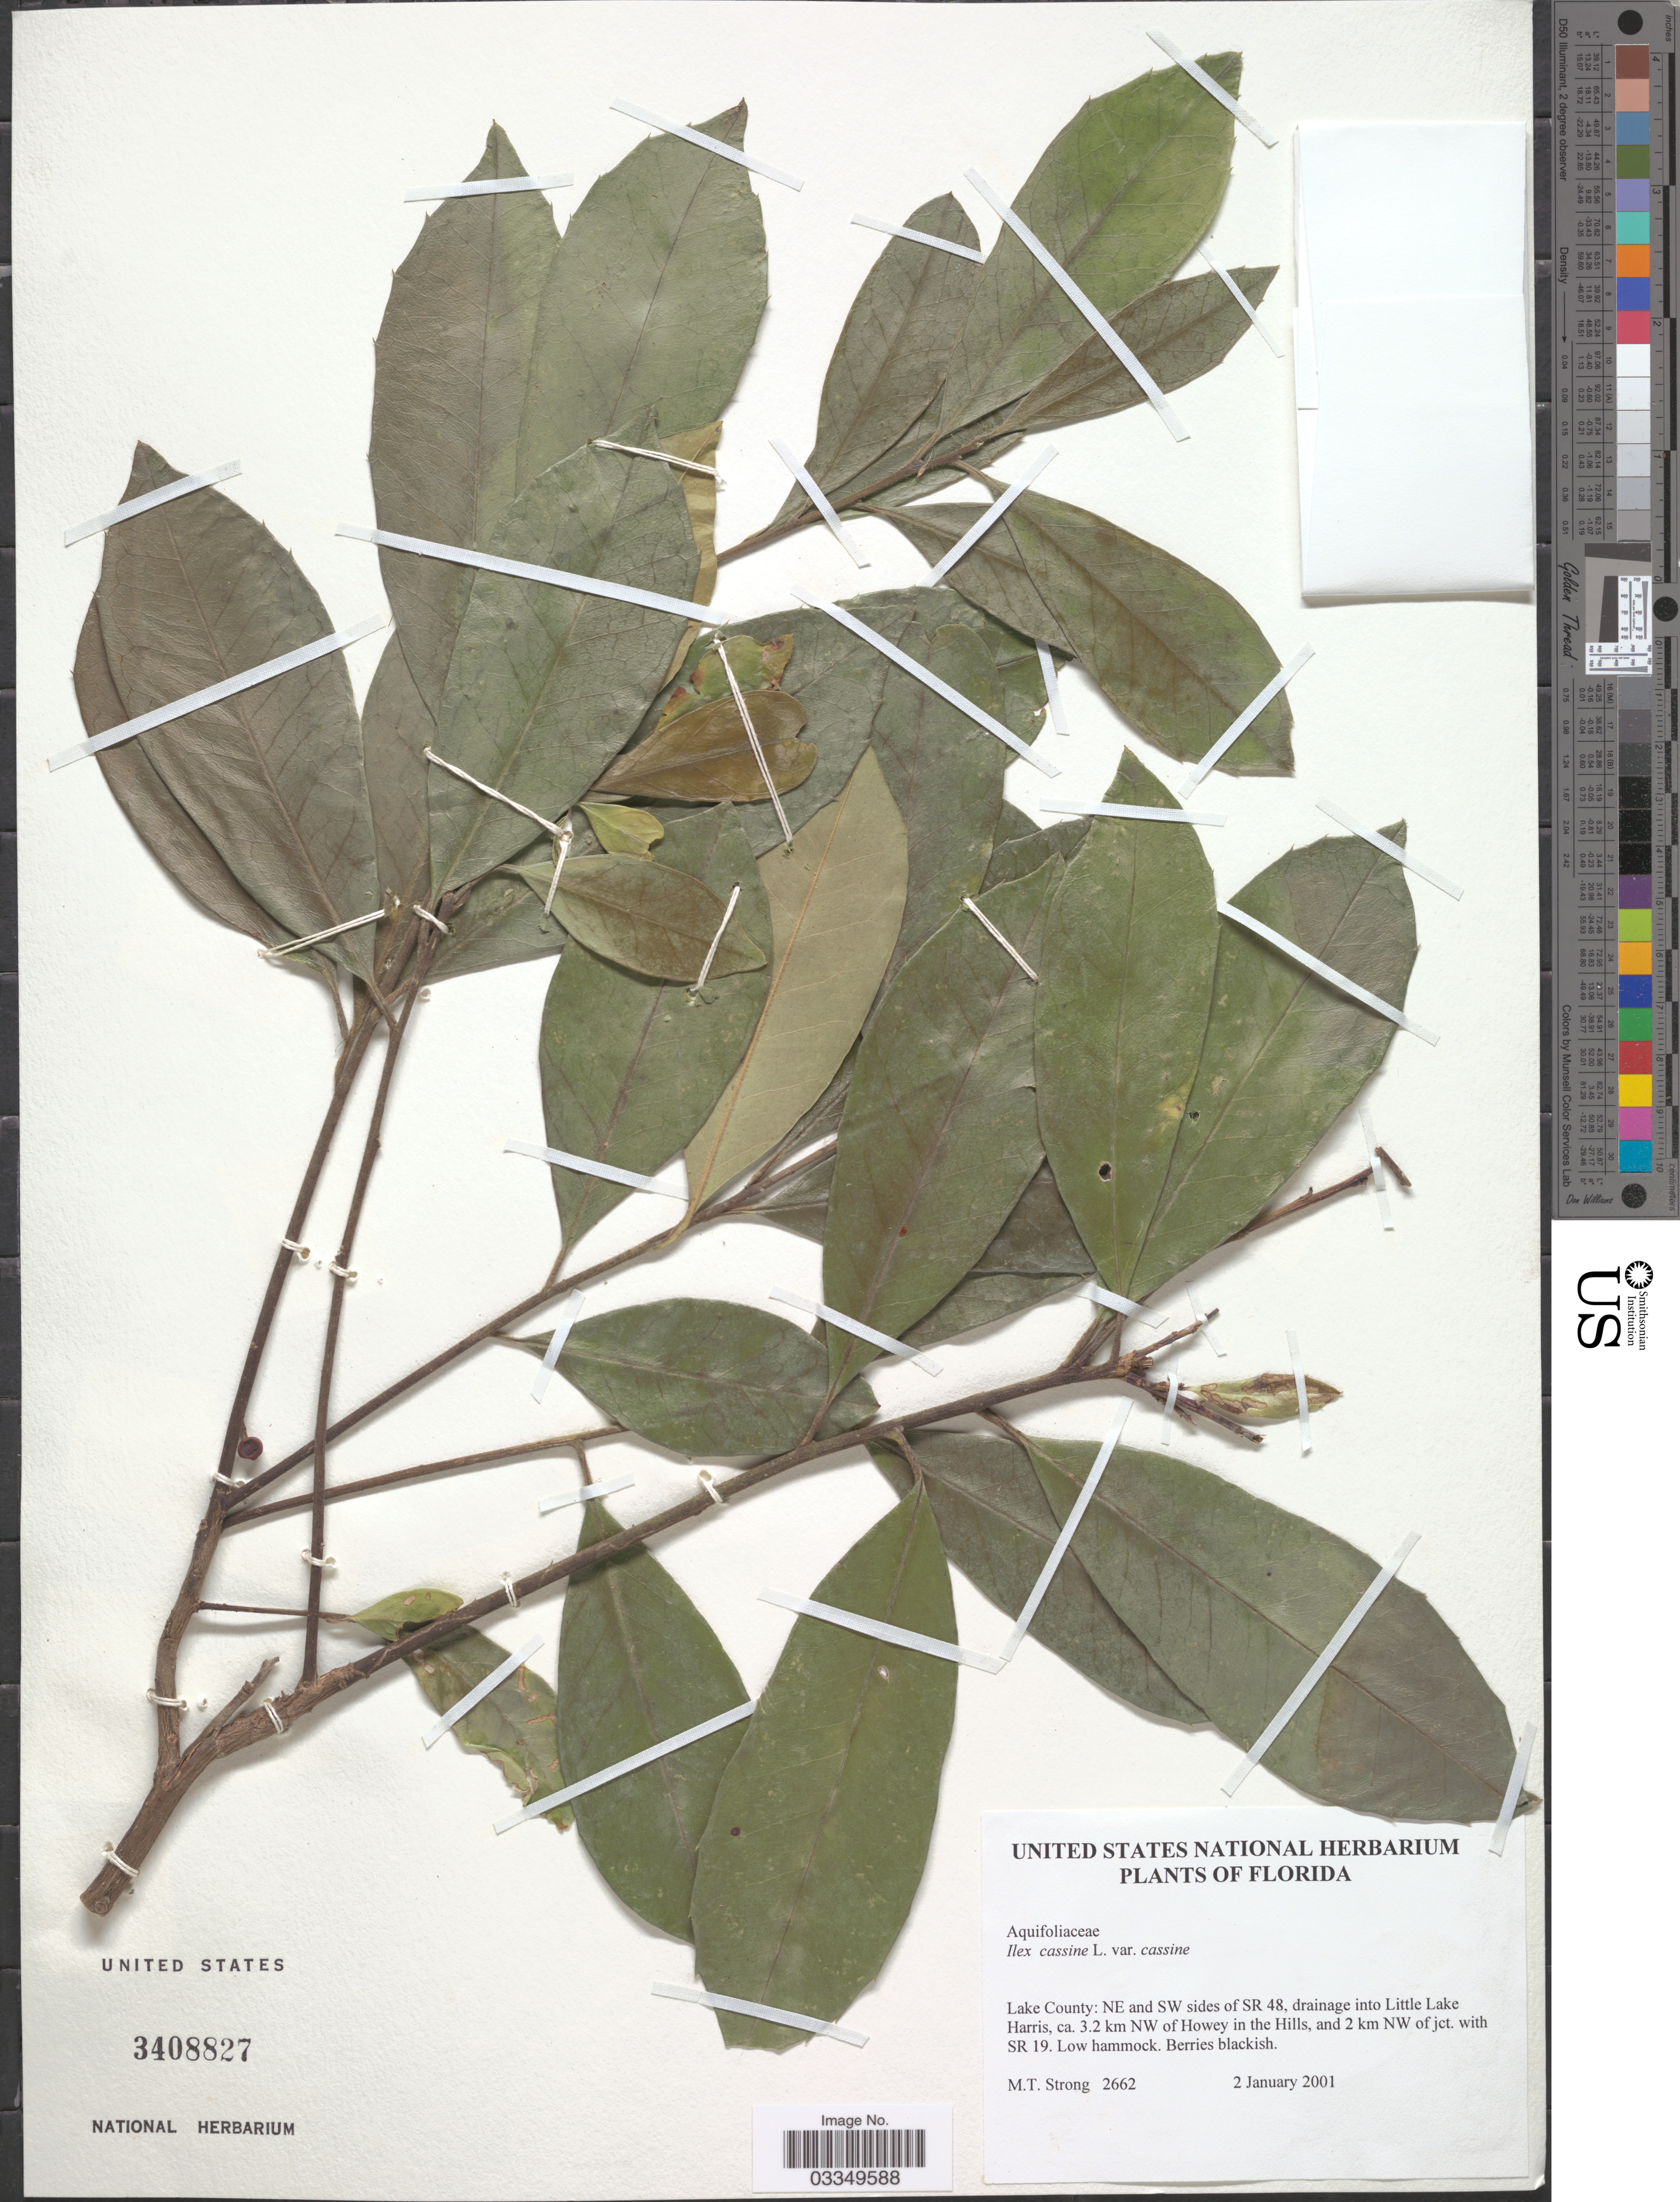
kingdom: Plantae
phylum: Tracheophyta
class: Magnoliopsida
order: Aquifoliales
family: Aquifoliaceae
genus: Ilex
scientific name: Ilex cassine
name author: L.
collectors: M. T. Strong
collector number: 2662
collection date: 2001-01-02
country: United States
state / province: Florida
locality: Lake County: NE and SW sides of SR 48, drainage into Little Lake Harris, ca. 3.2 km NW of Howey in the Hills, and 2 km NW of jct. with SR 19.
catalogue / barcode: US 3408827